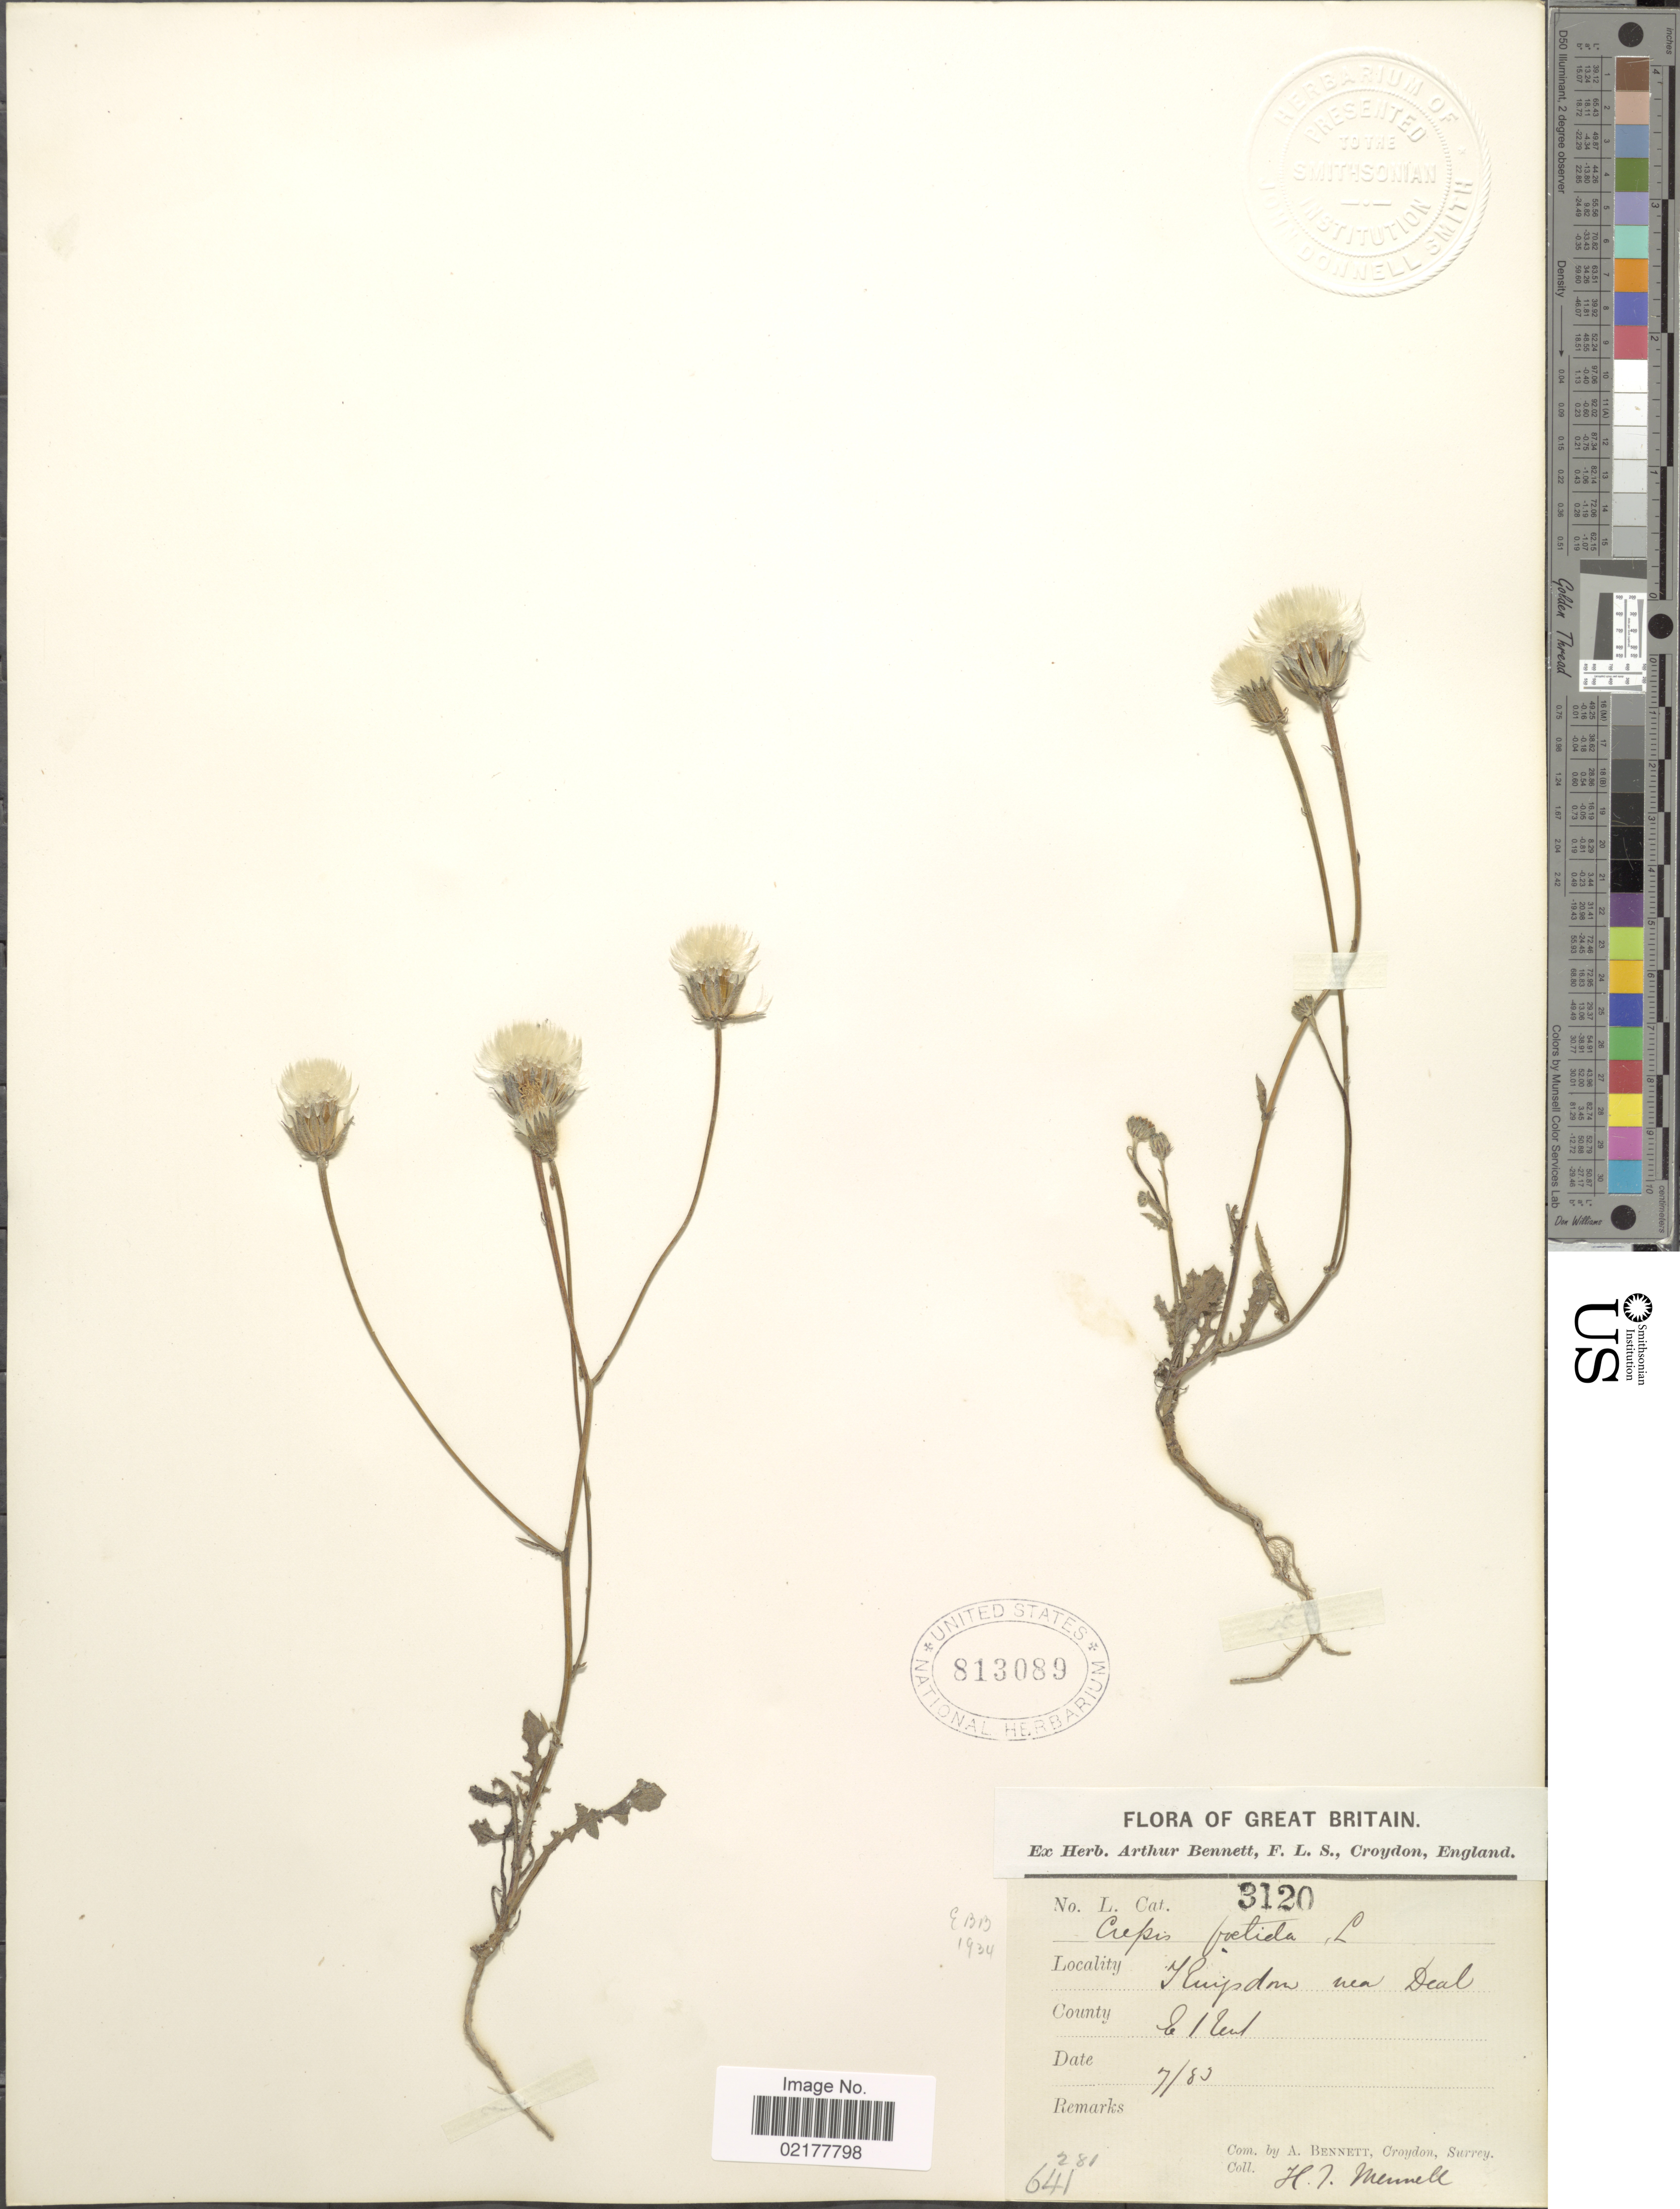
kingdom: Plantae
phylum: Tracheophyta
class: Magnoliopsida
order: Asterales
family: Asteraceae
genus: Crepis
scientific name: Crepis foetida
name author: L.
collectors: H. Mennell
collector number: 3120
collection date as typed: Transcribed d/m/y: /7/83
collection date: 1883-07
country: United Kingdom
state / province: England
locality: Fingleham near Deal. County E. Kent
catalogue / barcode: US 813089